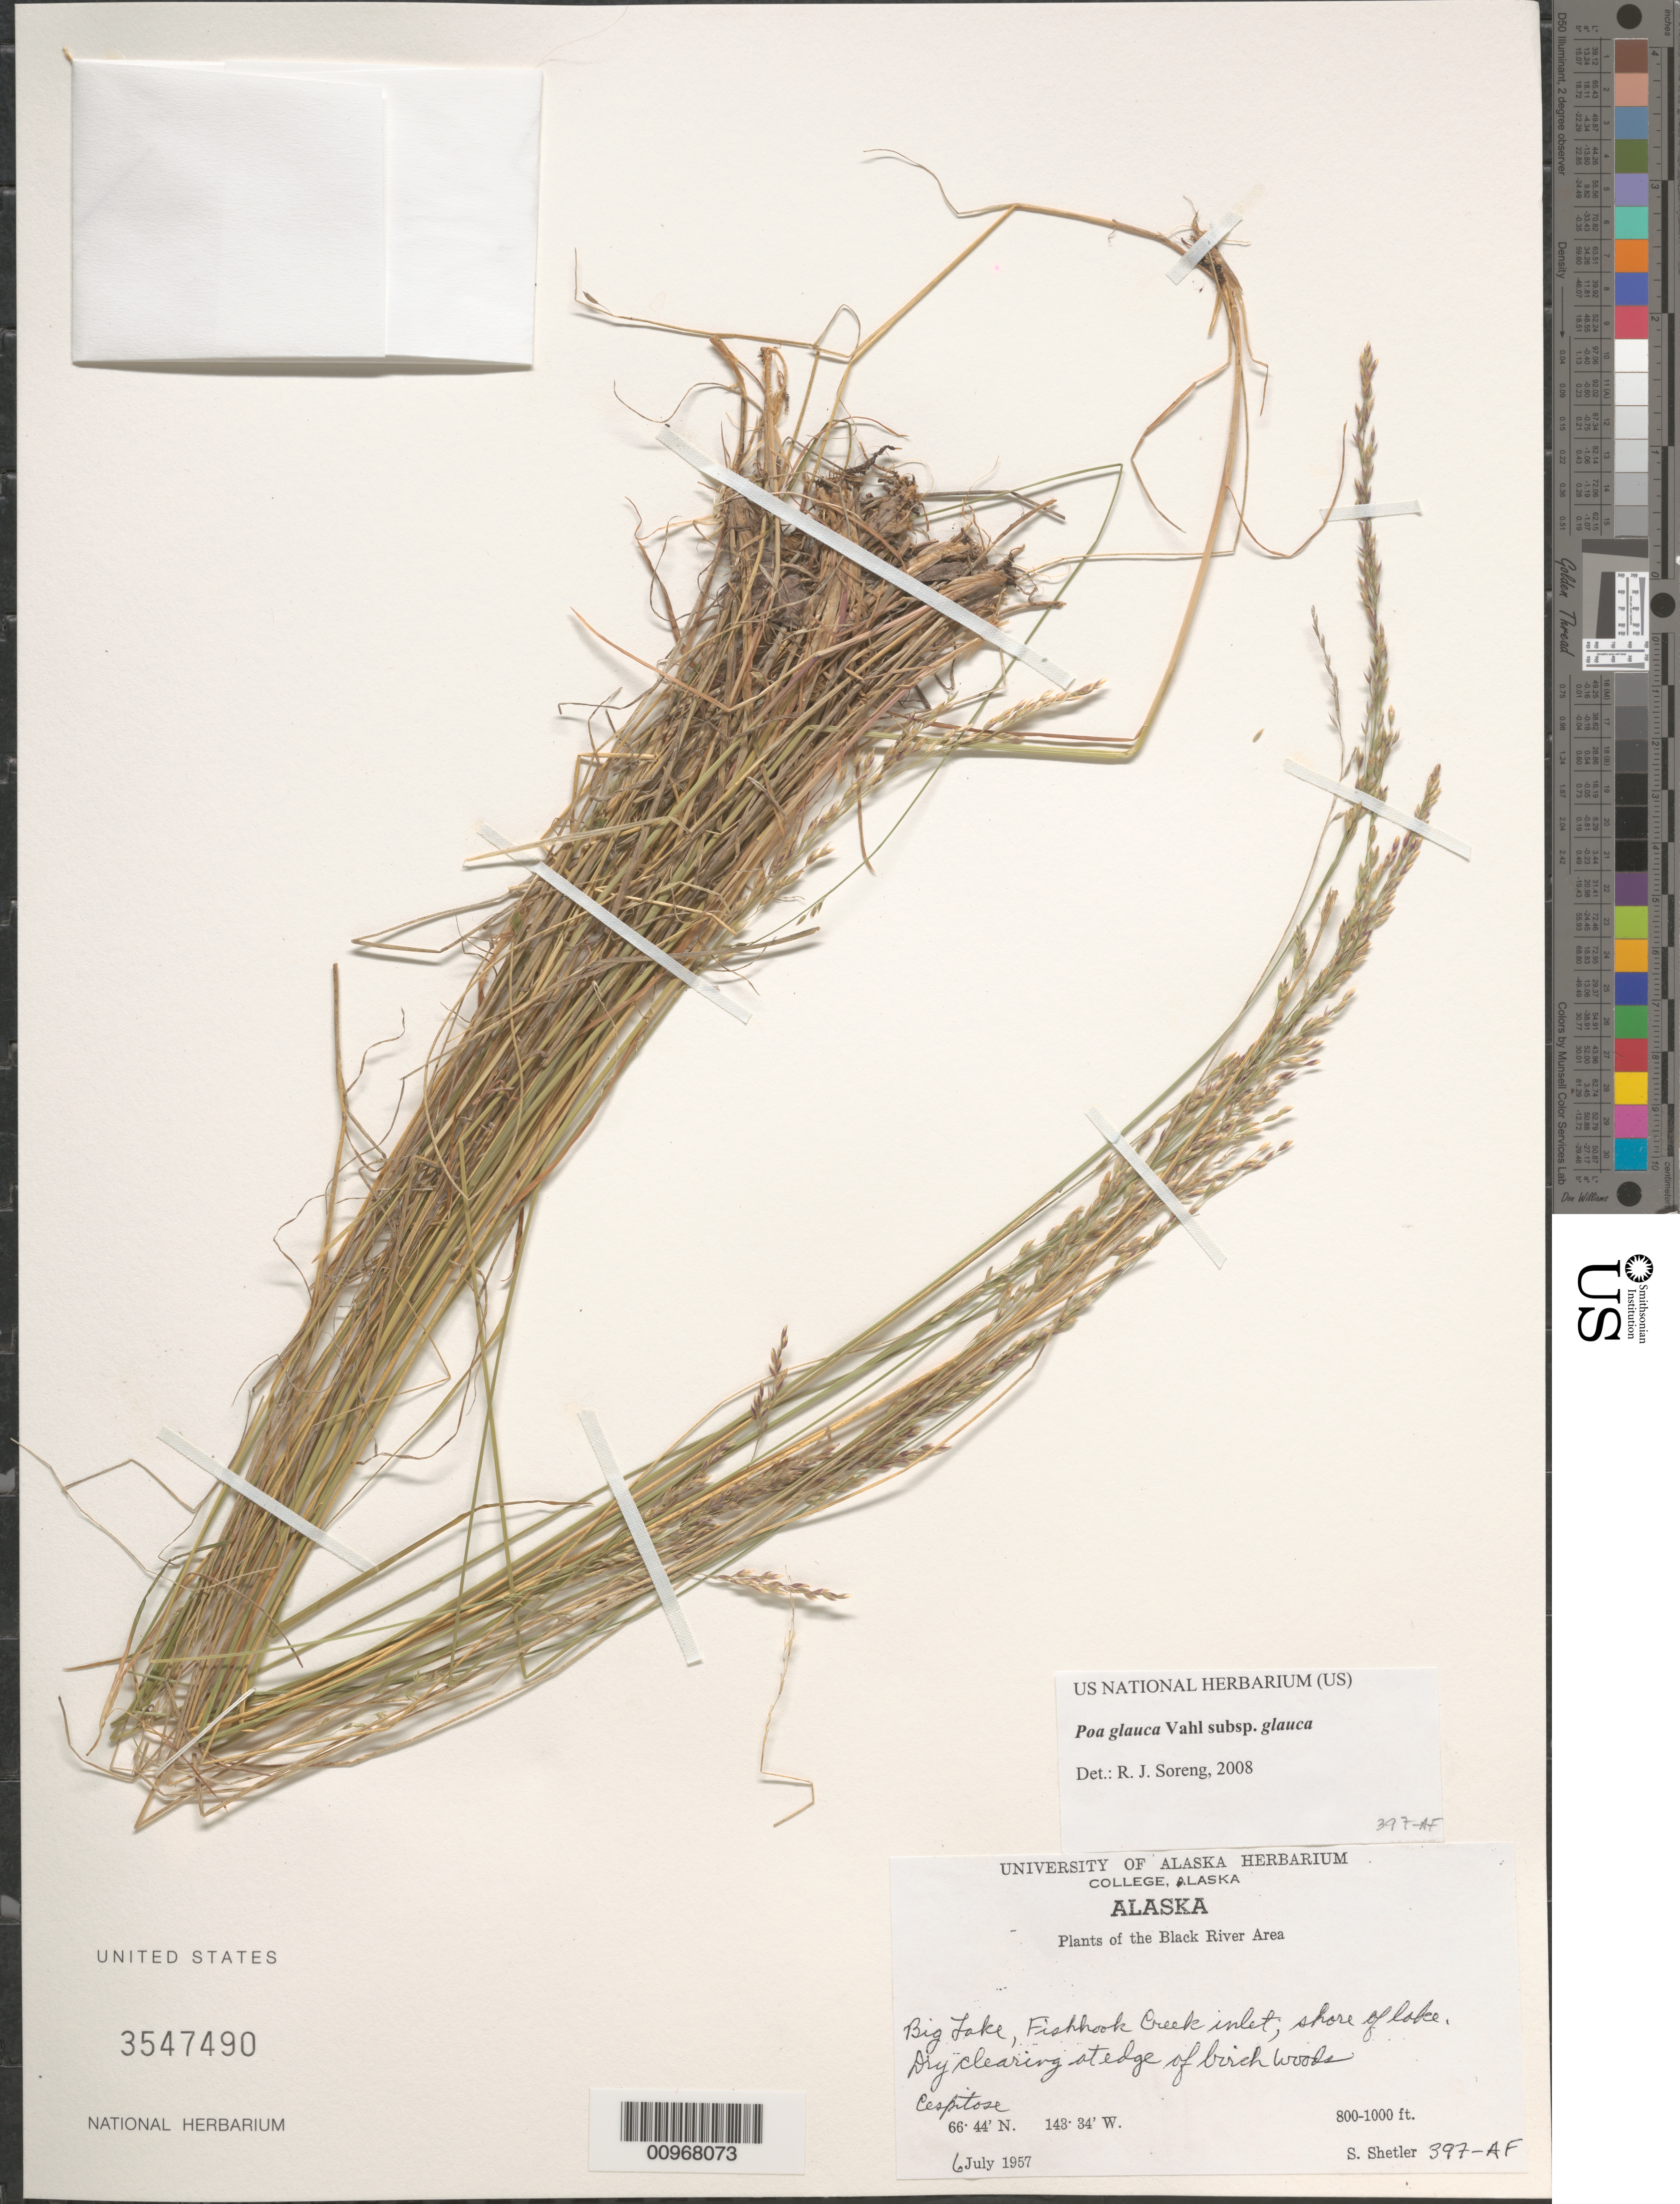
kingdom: Plantae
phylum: Tracheophyta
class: Liliopsida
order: Poales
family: Poaceae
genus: Poa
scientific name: Poa glauca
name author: Vahl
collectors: S. Shetler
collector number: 397-AF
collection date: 1957-07-06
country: United States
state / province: Alaska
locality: The Black River Area. Big Lake, Fishhook Creek inlet; shore of lake.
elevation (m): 244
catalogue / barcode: US 3547490